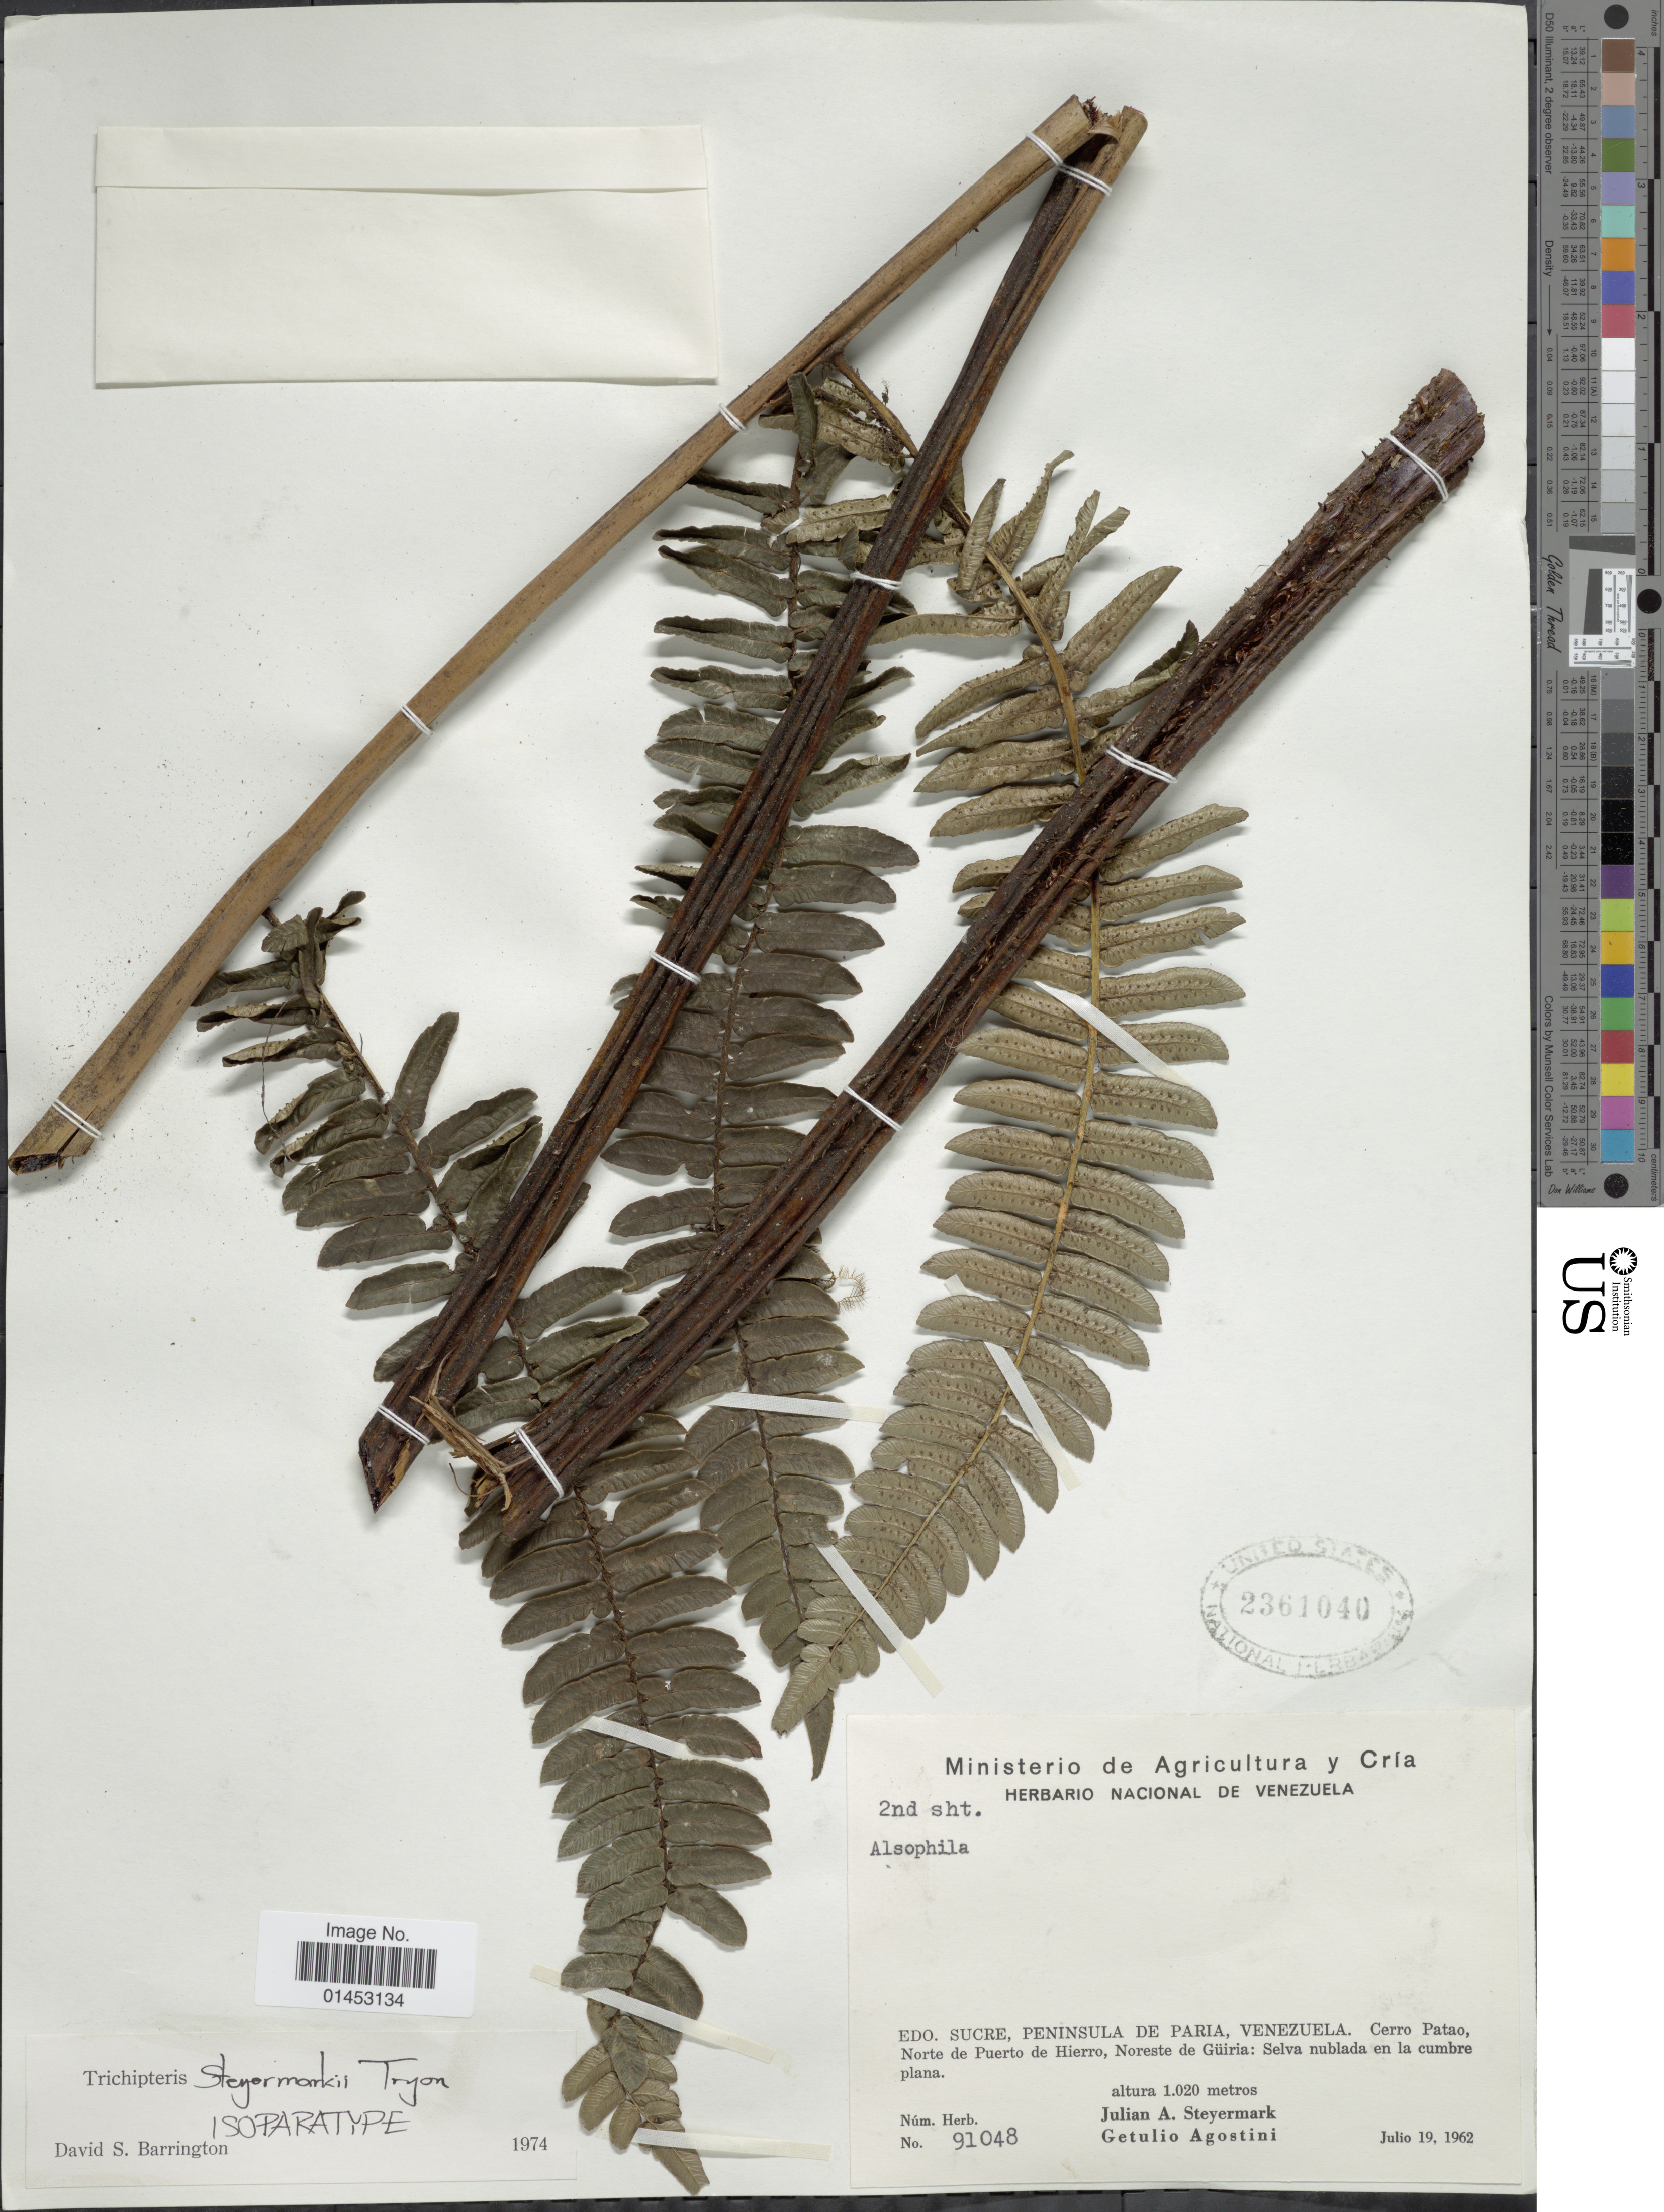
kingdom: Plantae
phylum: Tracheophyta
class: Polypodiopsida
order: Cyatheales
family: Cyatheaceae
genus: Cyathea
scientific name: Cyathea venezuelensis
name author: A.R. Sm. ex Lellinger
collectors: J. Steyermark & G. Agostini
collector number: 91048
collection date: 1962-07-19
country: Colombia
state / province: Sucre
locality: Edo Sucre, Peninsula de Paria, Venezuela, Cerro Patao, Norte de Puerto de Hierro, Noreste de Guiria: selva nublada en la cumbre plana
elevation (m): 1020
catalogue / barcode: US 2361040